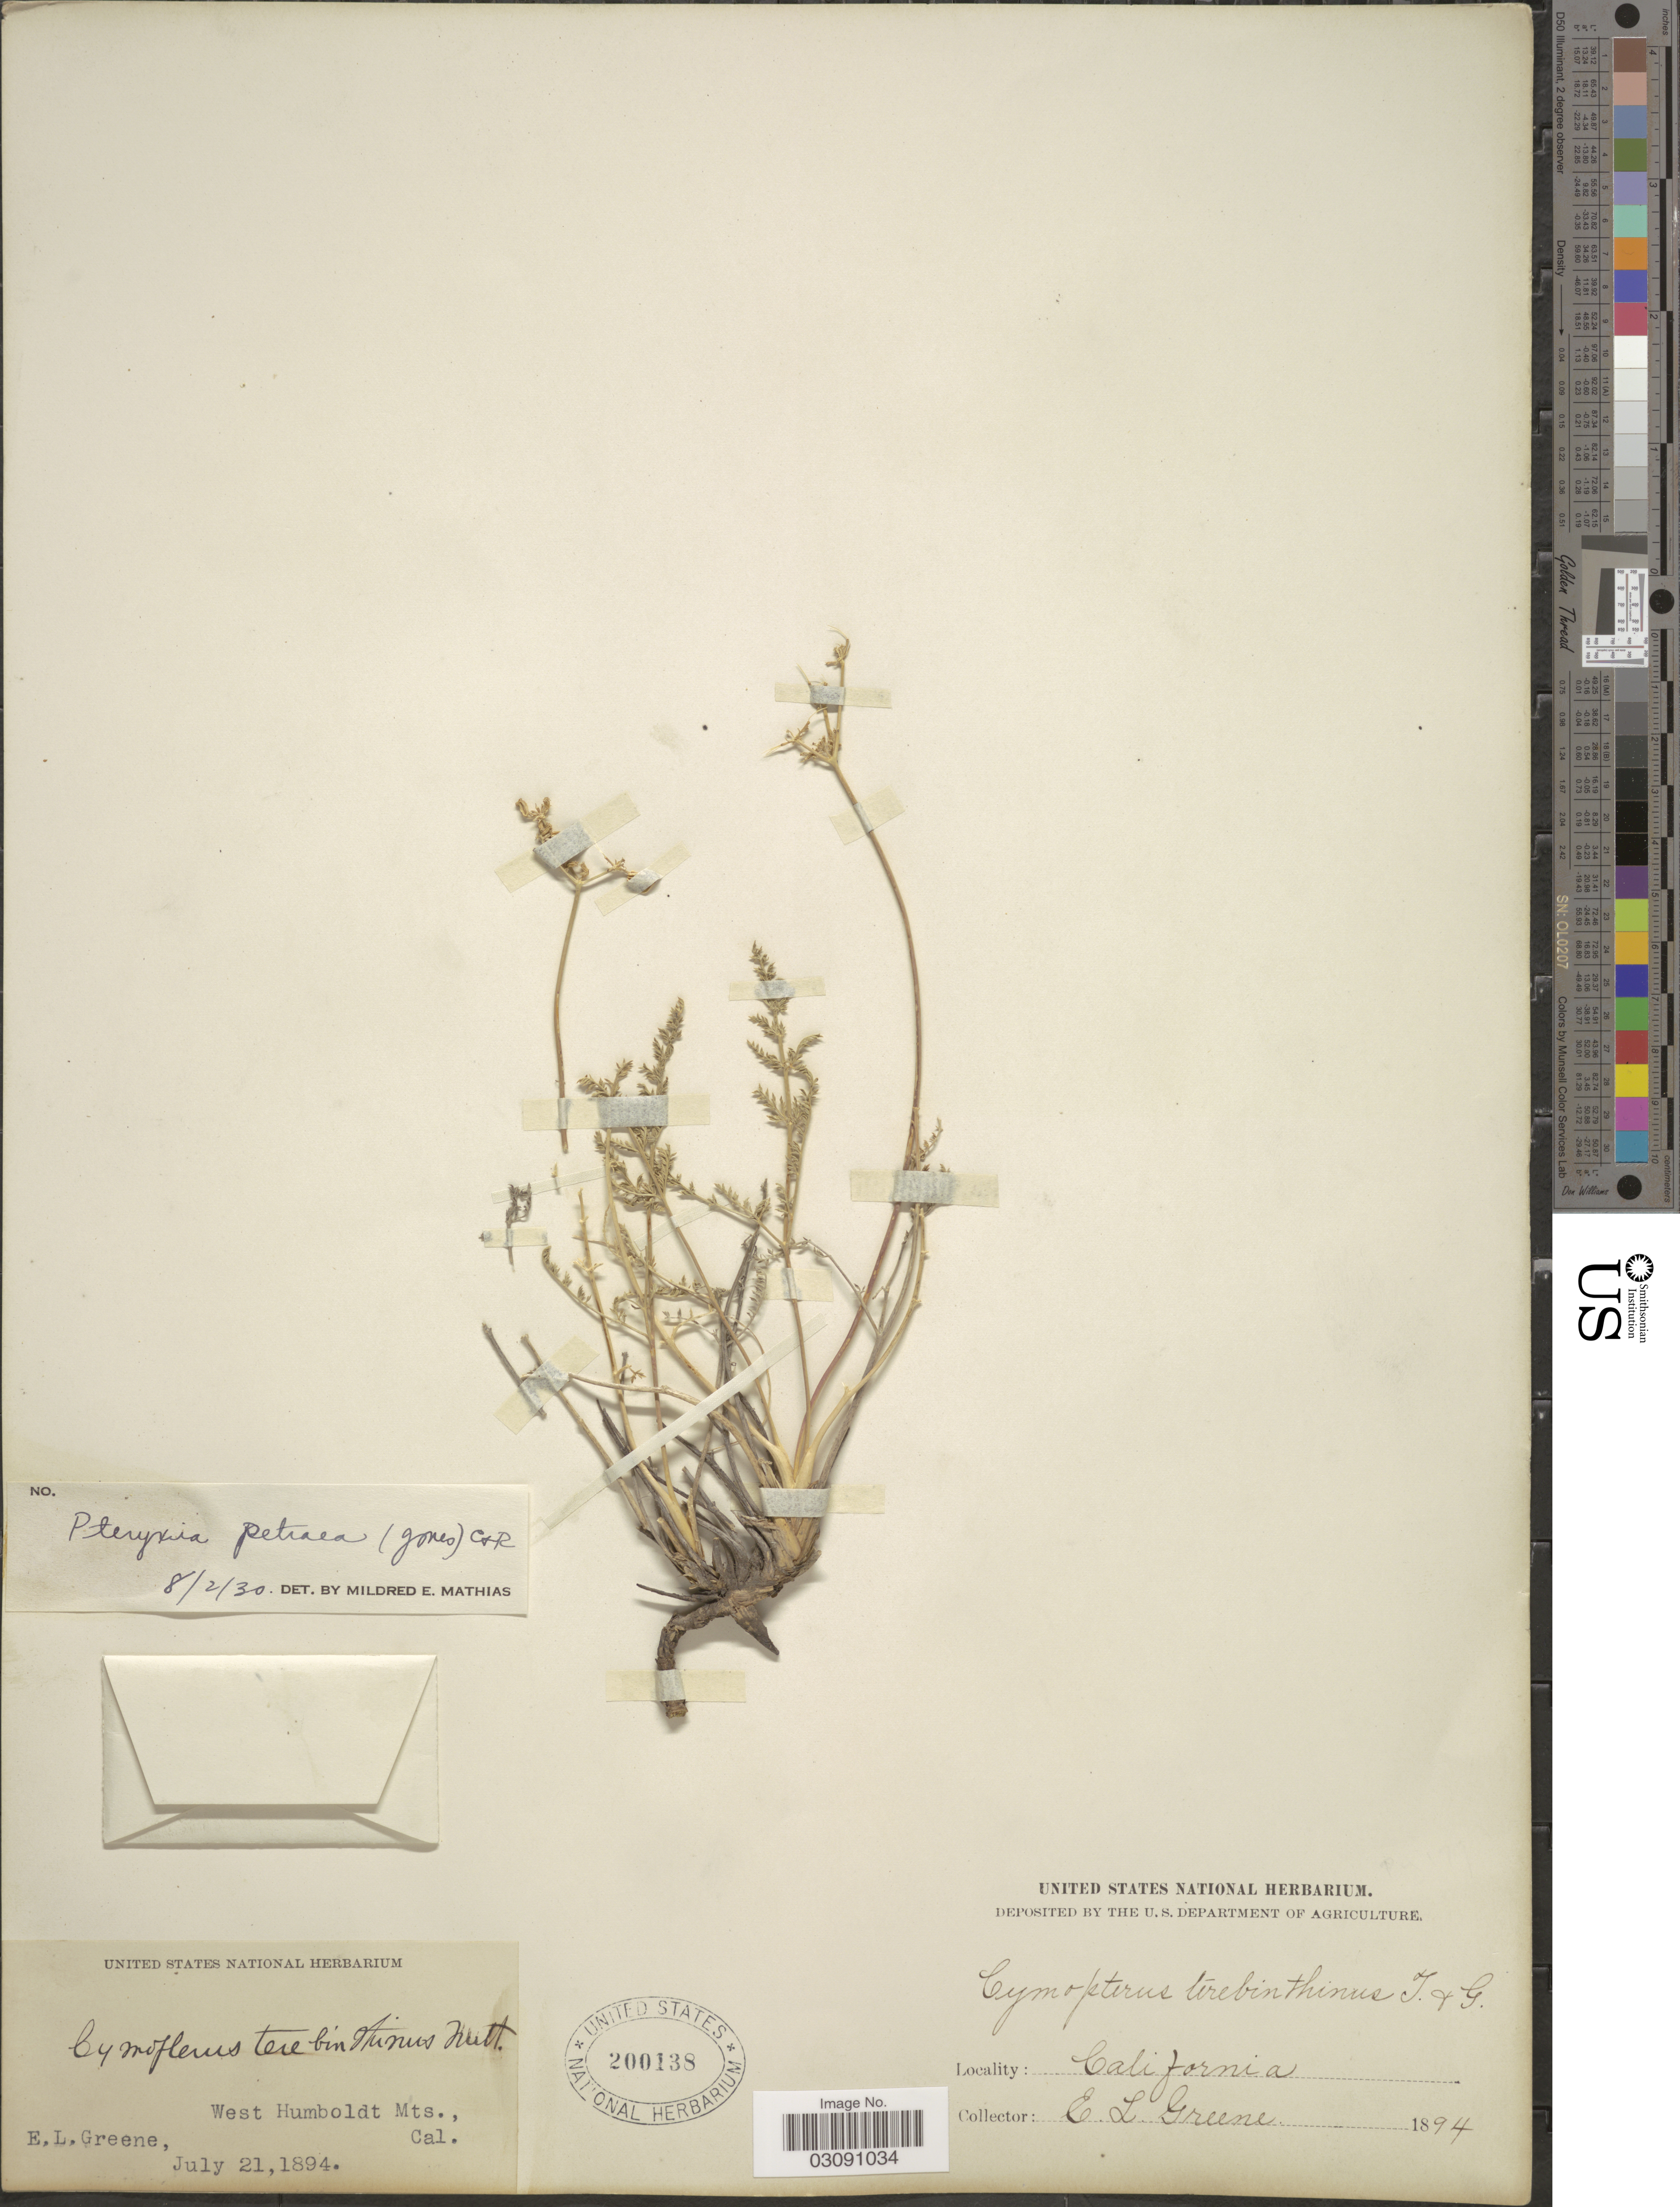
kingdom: Plantae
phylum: Tracheophyta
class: Magnoliopsida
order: Apiales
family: Apiaceae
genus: Pteryxia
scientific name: Pteryxia petraea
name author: (M.E. Jones) J.M. Coult. & Rose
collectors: E. L. Greene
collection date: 1894-07-21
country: United States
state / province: California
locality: West Humboldt Mts.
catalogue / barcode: US 200138